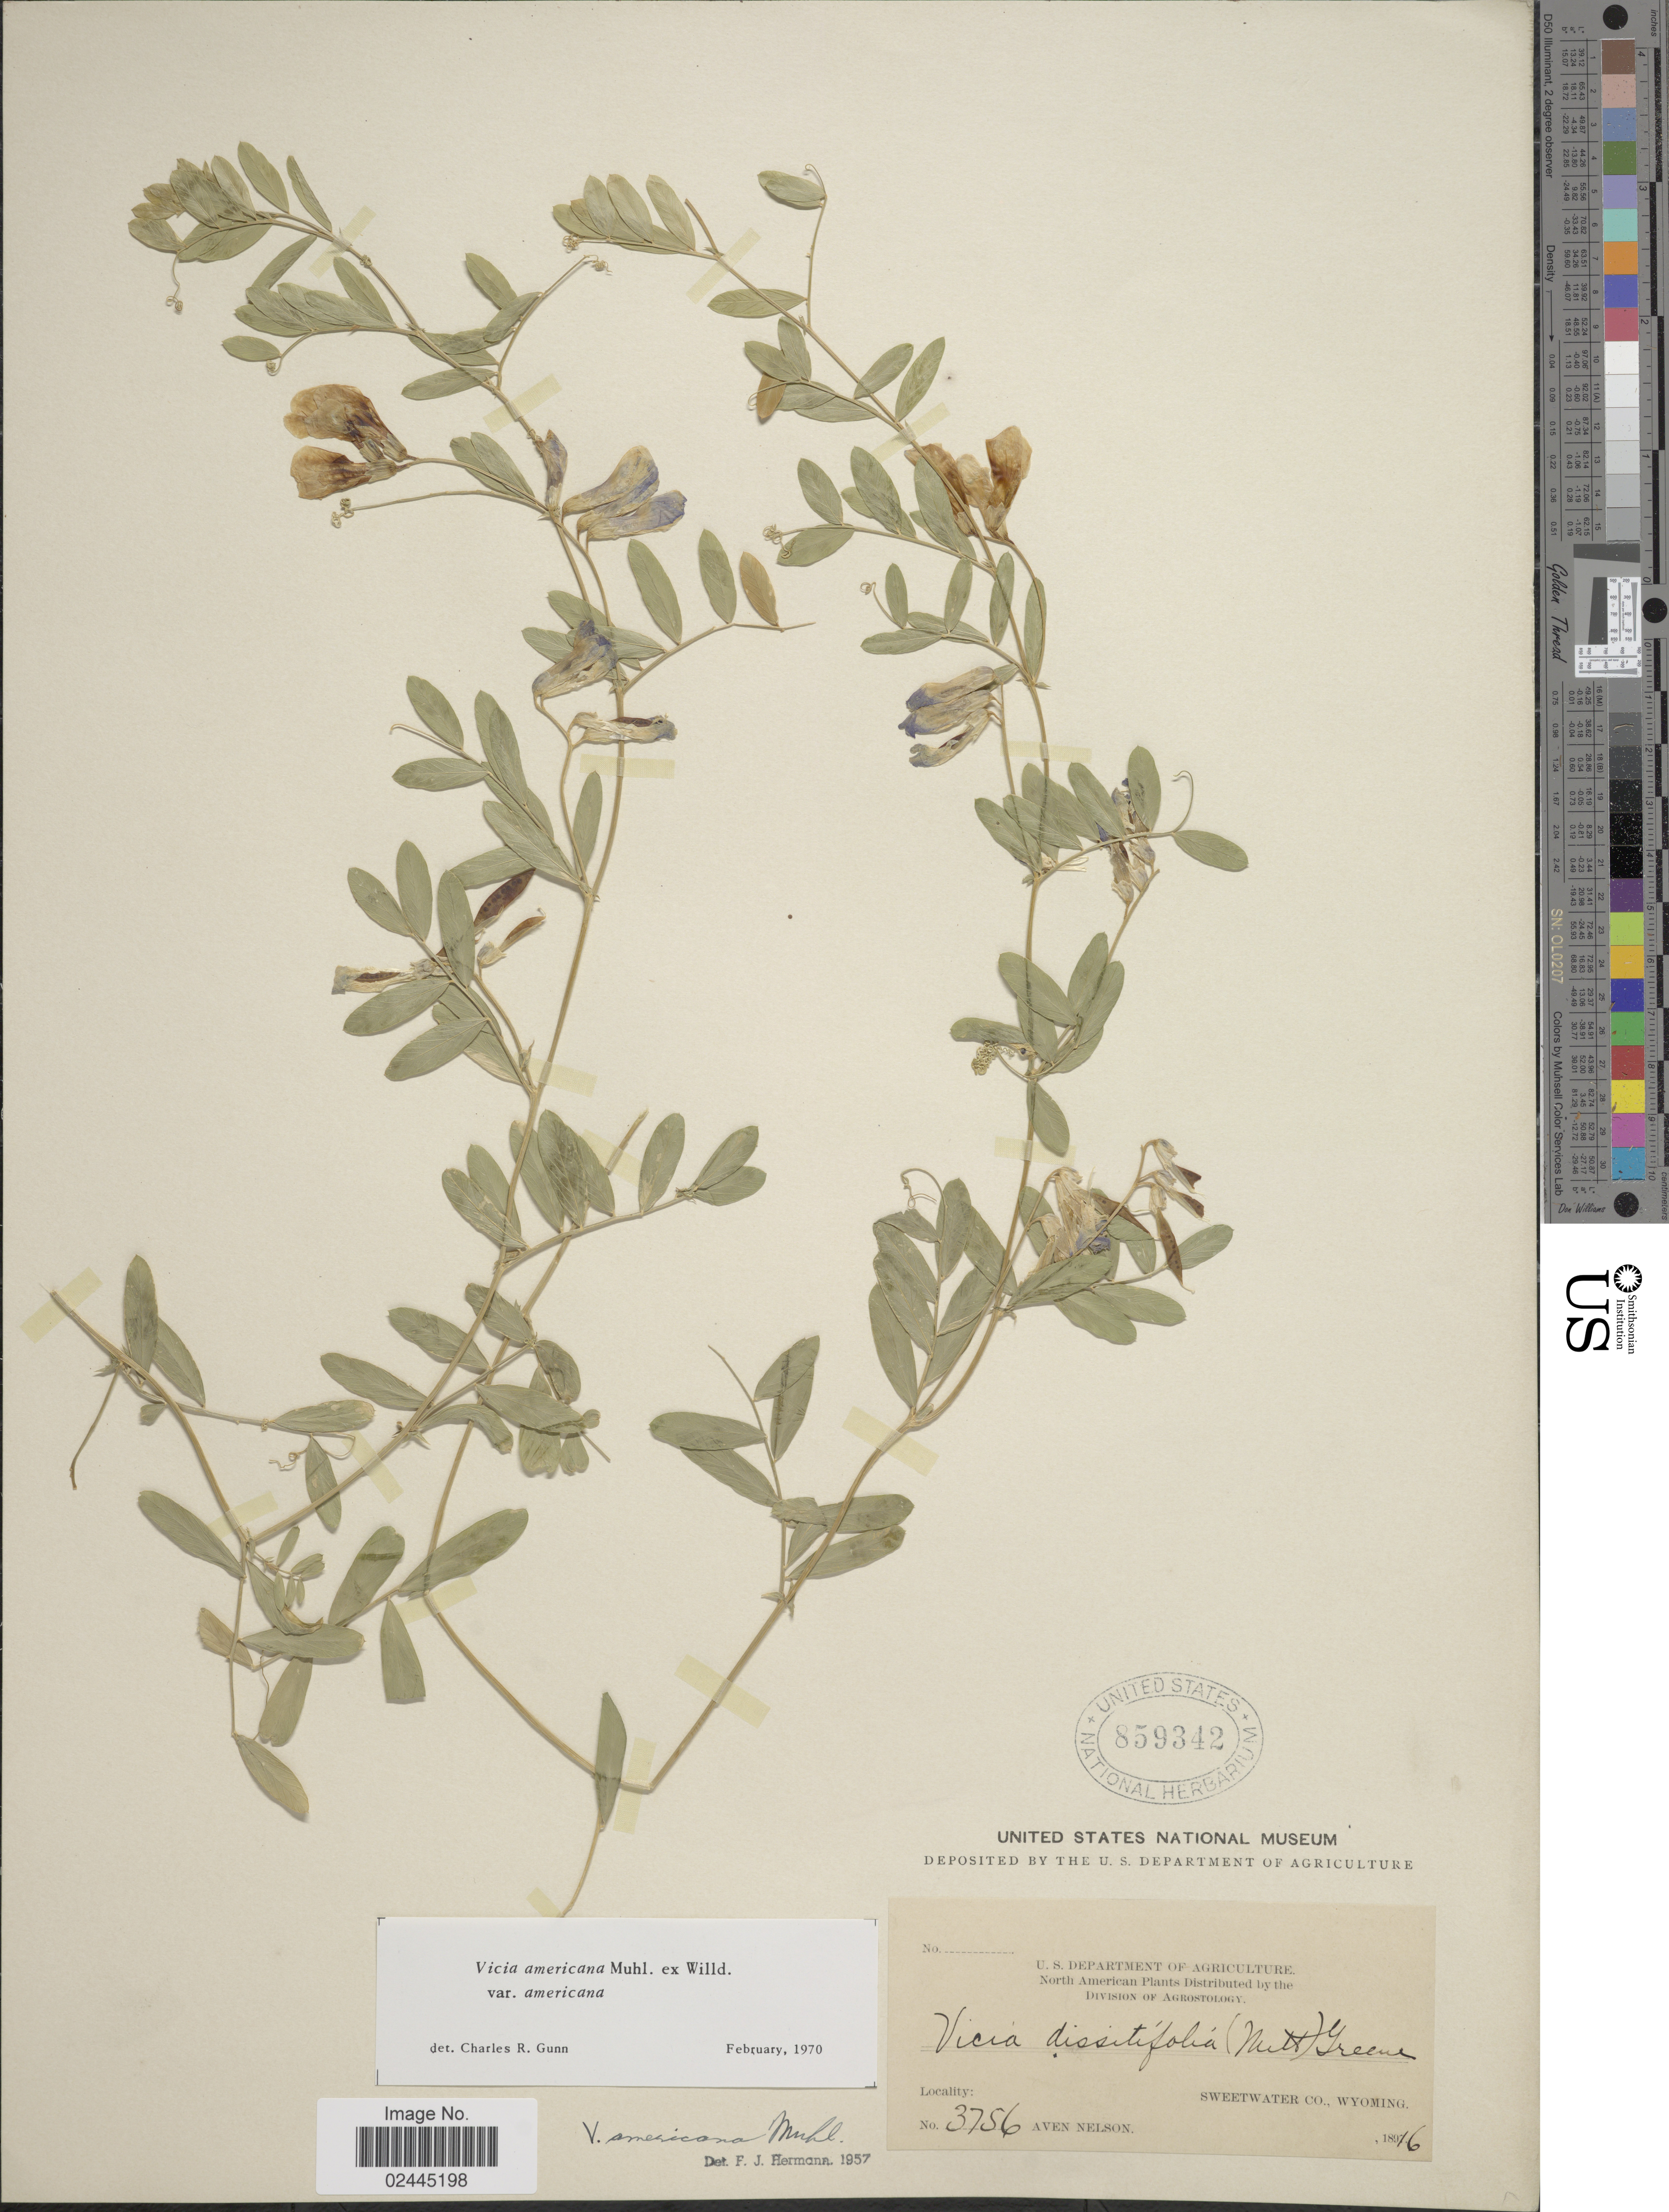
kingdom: Plantae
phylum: Tracheophyta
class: Magnoliopsida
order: Fabales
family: Fabaceae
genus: Vicia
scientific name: Vicia americana var. americana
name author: Muhl. ex Willd.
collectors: A. Nelson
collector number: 3756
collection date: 1816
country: United States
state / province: Wyoming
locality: Sweetwater Co.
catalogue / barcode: US 859342